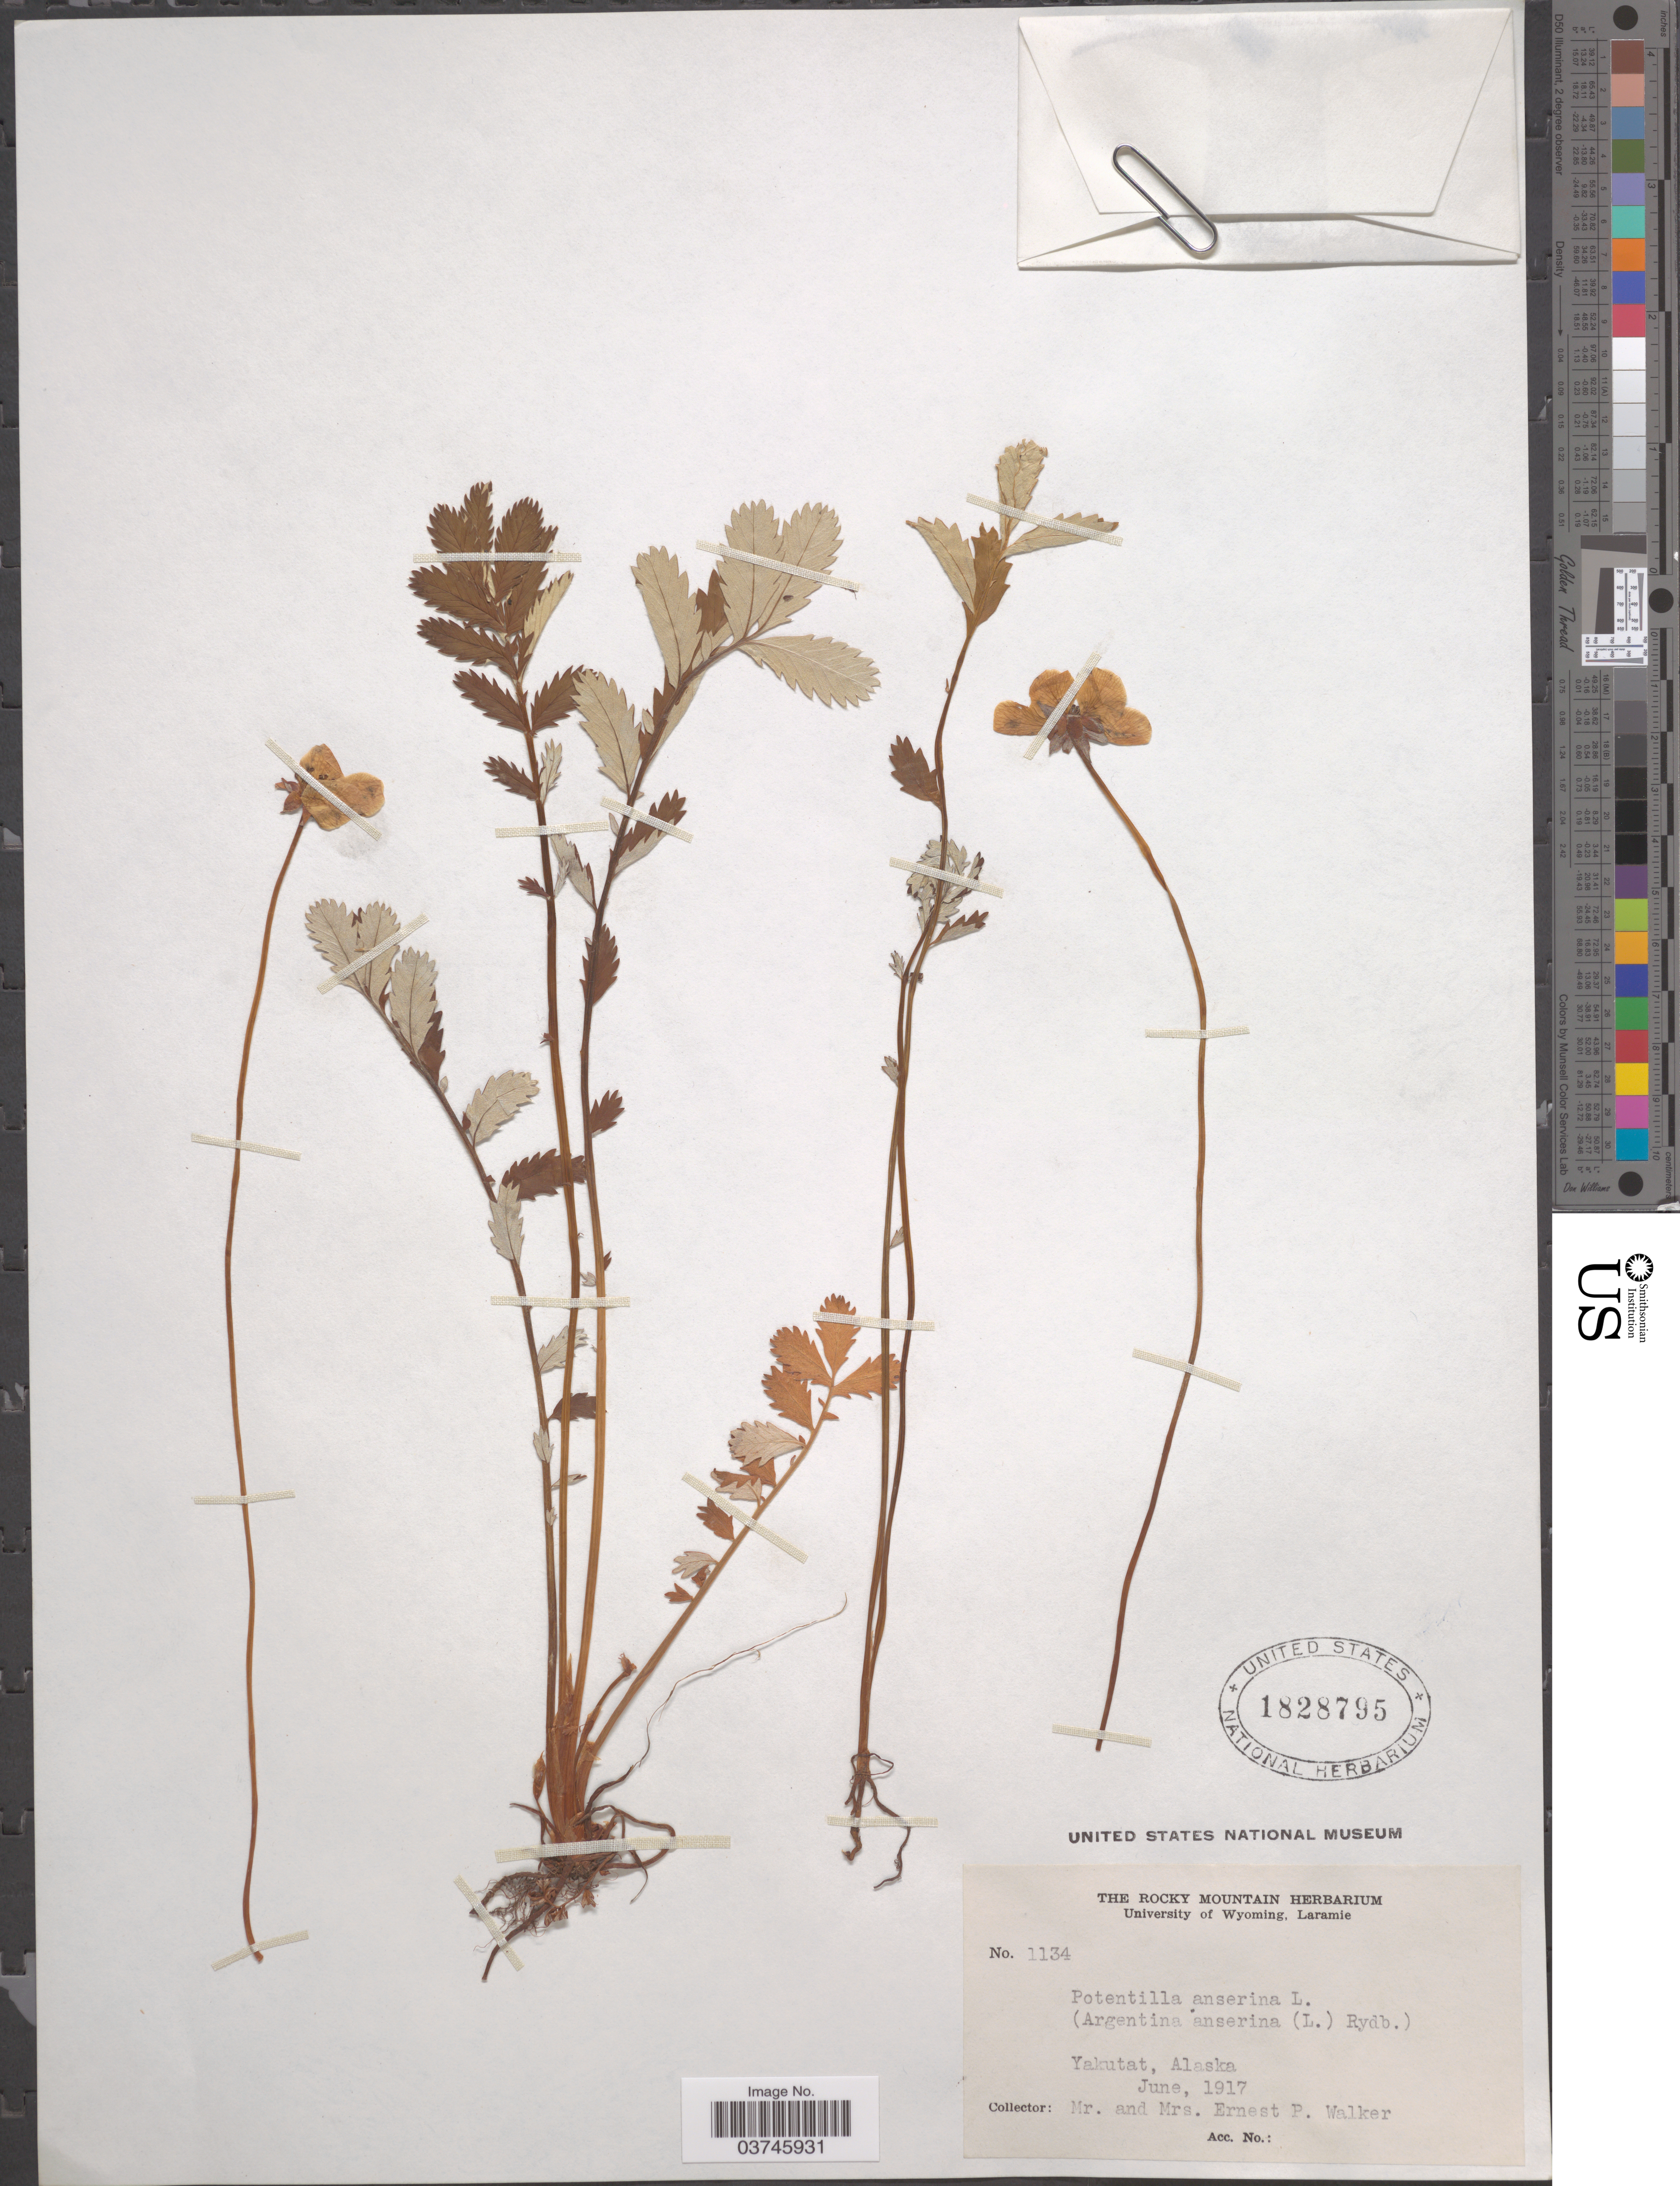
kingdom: Plantae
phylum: Tracheophyta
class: Magnoliopsida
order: Rosales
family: Rosaceae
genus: Argentina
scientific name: Argentina anserina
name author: (L.) Rydb.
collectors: E. P. Walker & E. Walker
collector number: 1134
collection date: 1917-06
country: United States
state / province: Alaska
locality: Yakutat.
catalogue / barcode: US 1828795